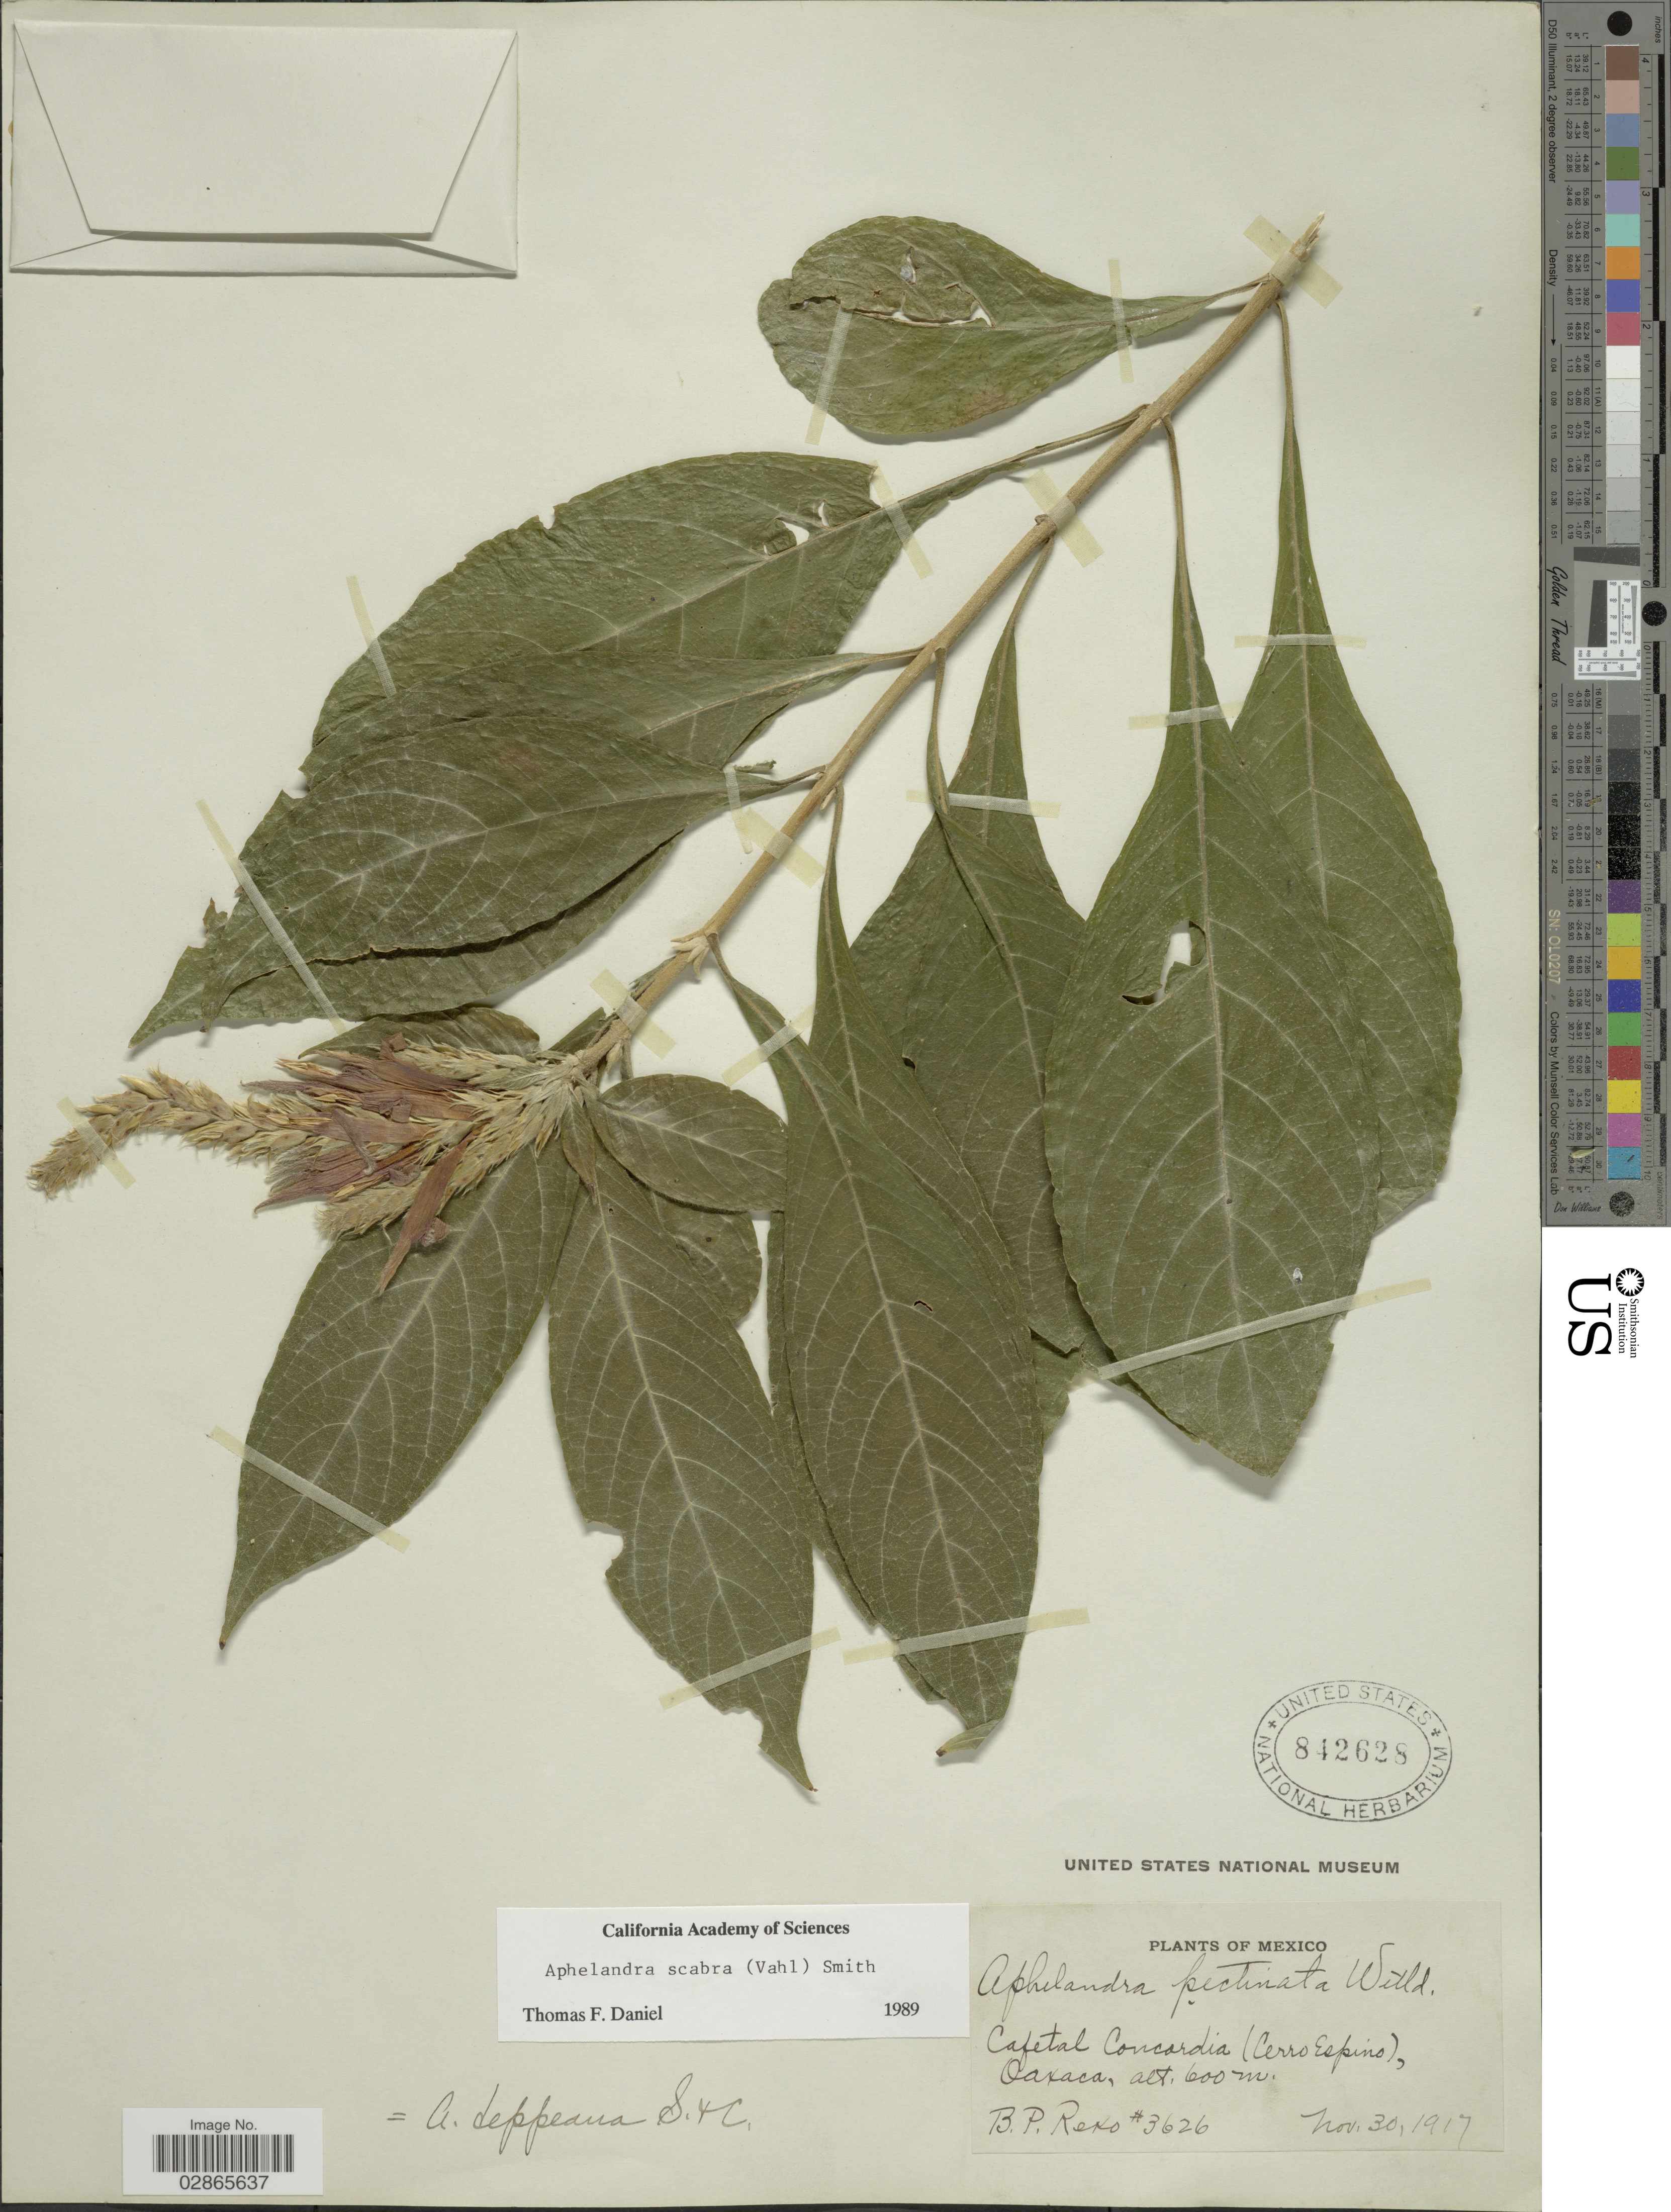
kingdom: Plantae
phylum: Tracheophyta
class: Magnoliopsida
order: Lamiales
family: Acanthaceae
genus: Aphelandra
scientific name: Aphelandra deppeana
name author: Schltdl. & Cham.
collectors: B. P. Reko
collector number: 3626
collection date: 1917-11-30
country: Mexico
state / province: Oaxaca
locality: Cafetal Concordia (Cerro Espino).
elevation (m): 600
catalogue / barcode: US 842628